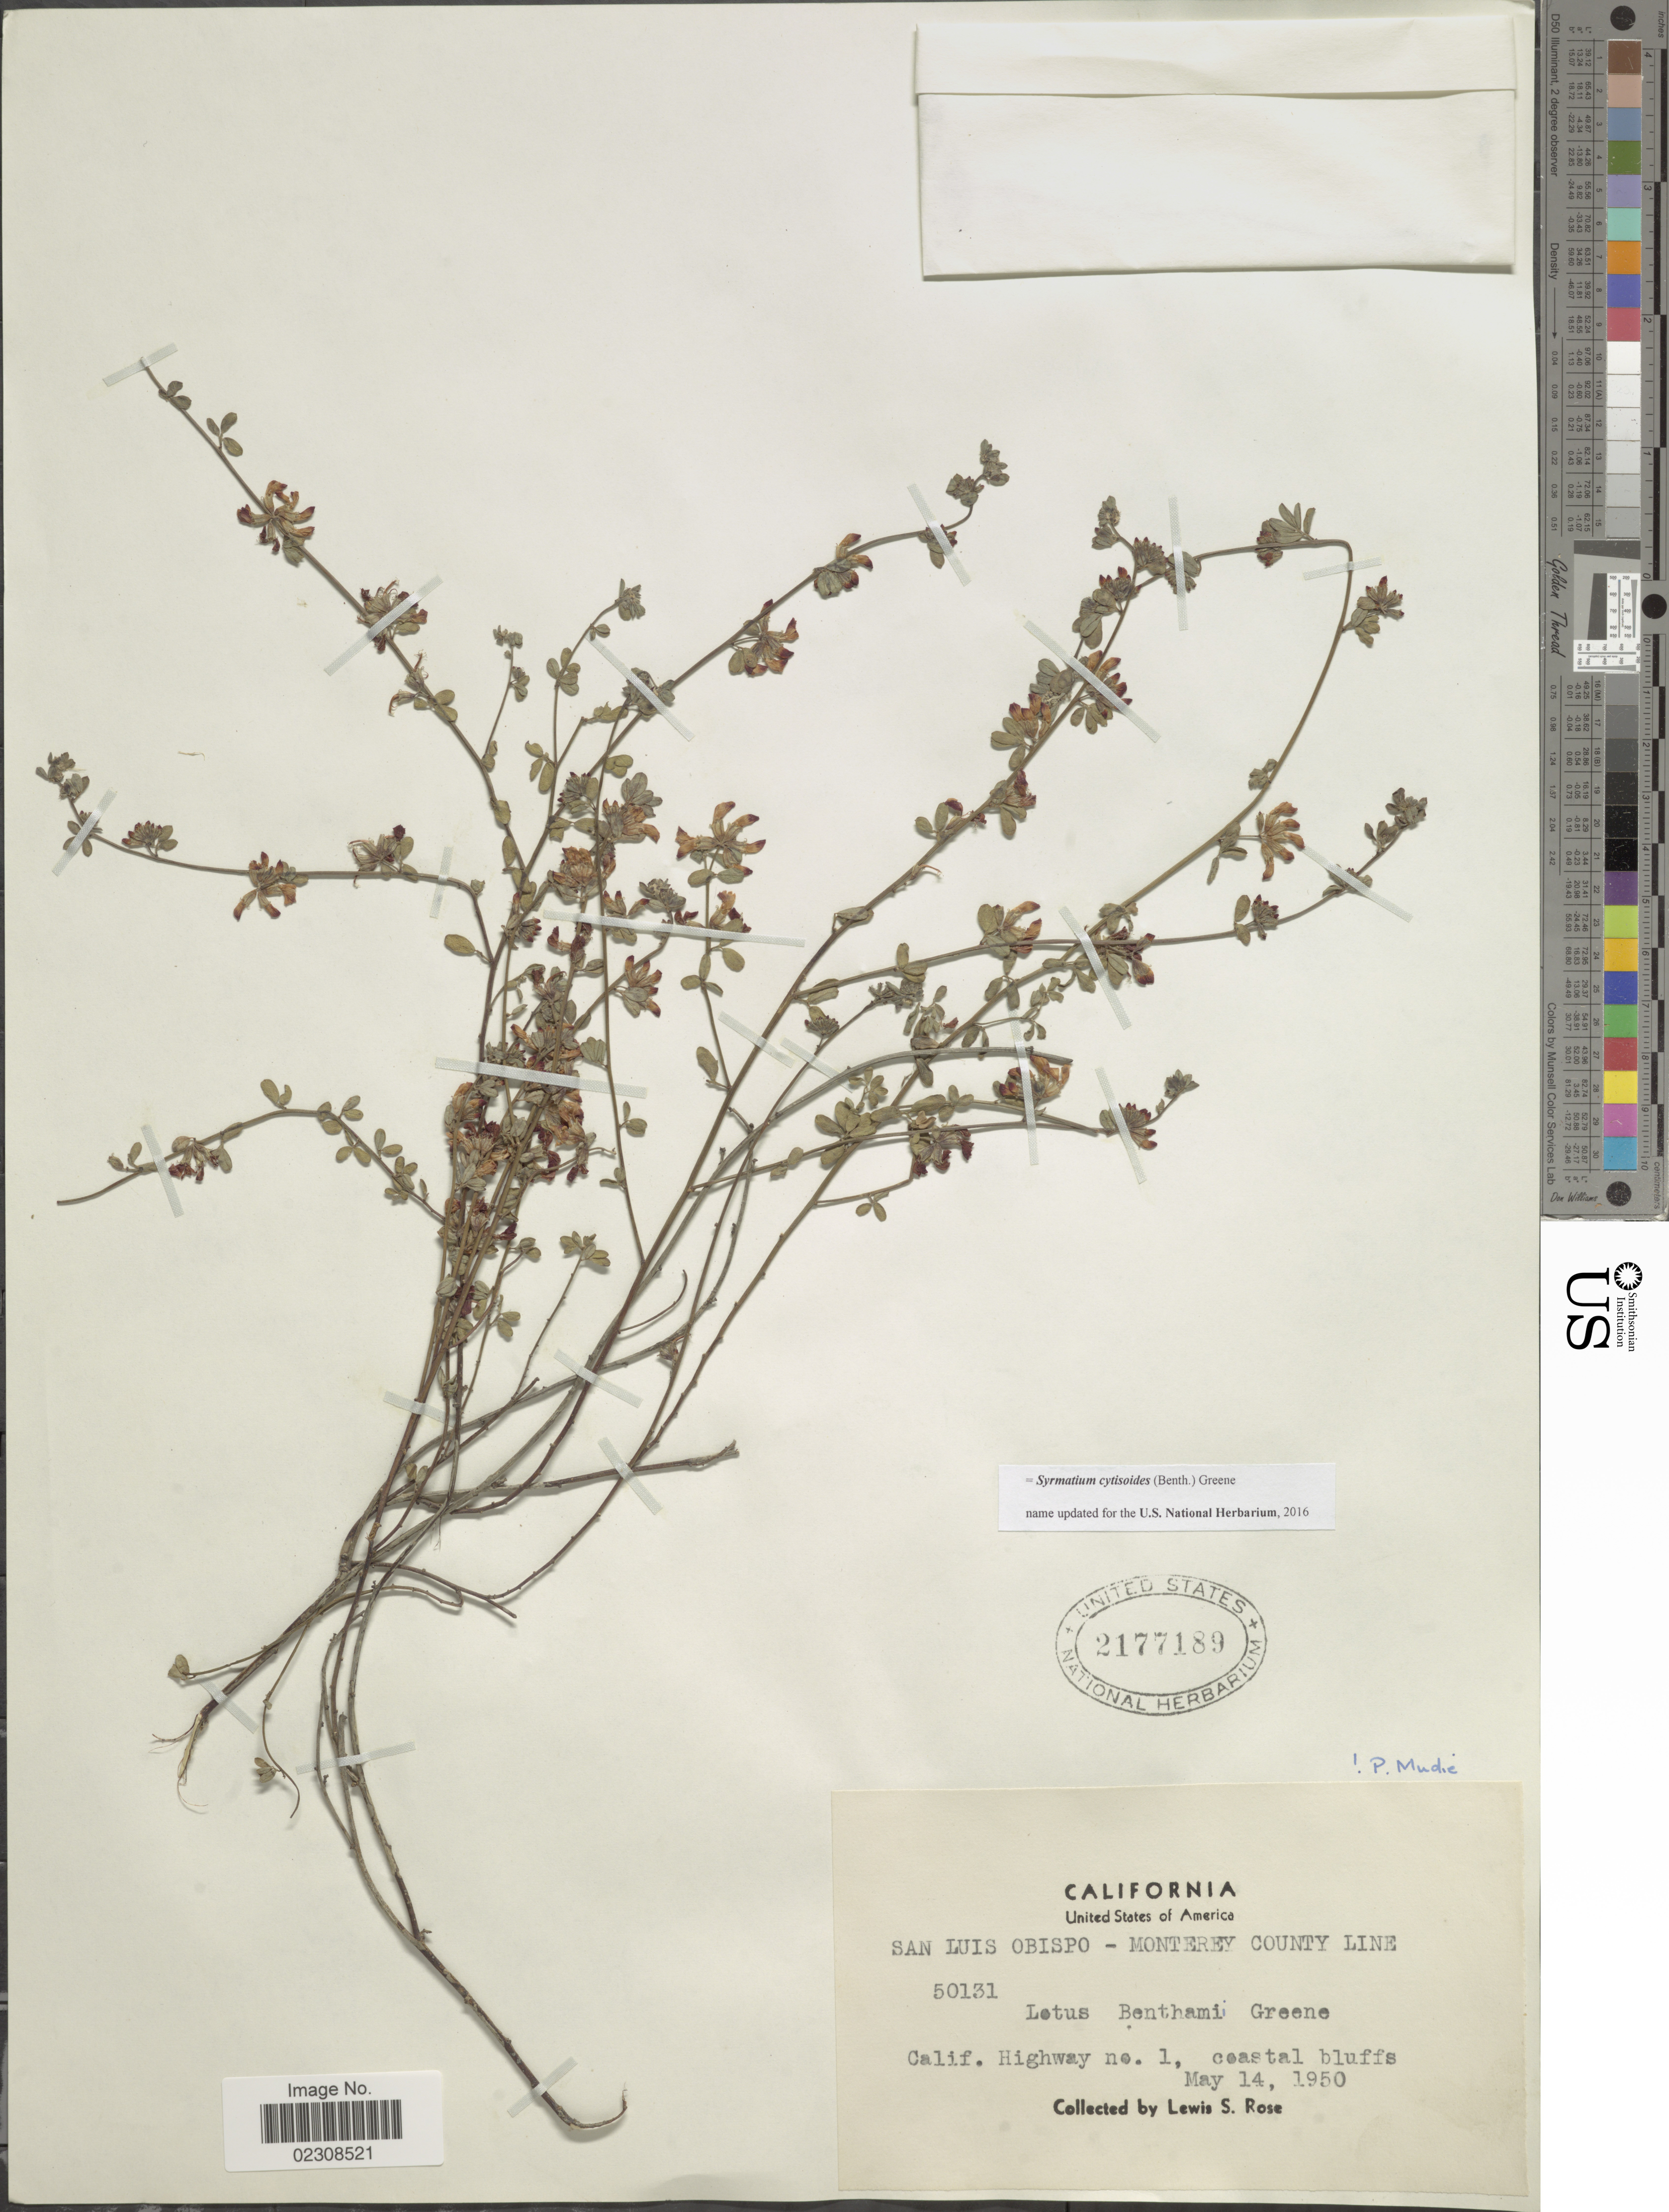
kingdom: Plantae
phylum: Tracheophyta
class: Magnoliopsida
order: Fabales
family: Fabaceae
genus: Syrmatium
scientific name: Syrmatium cytisoides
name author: (Benth.) Greene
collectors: L. S. Rose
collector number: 50131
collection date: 1950-05-14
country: United States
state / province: California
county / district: San Luis Obispo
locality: San Luis Obispo - Monterey County Line, Calif Highwayno 1, coastal bluffs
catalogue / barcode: US 2177189